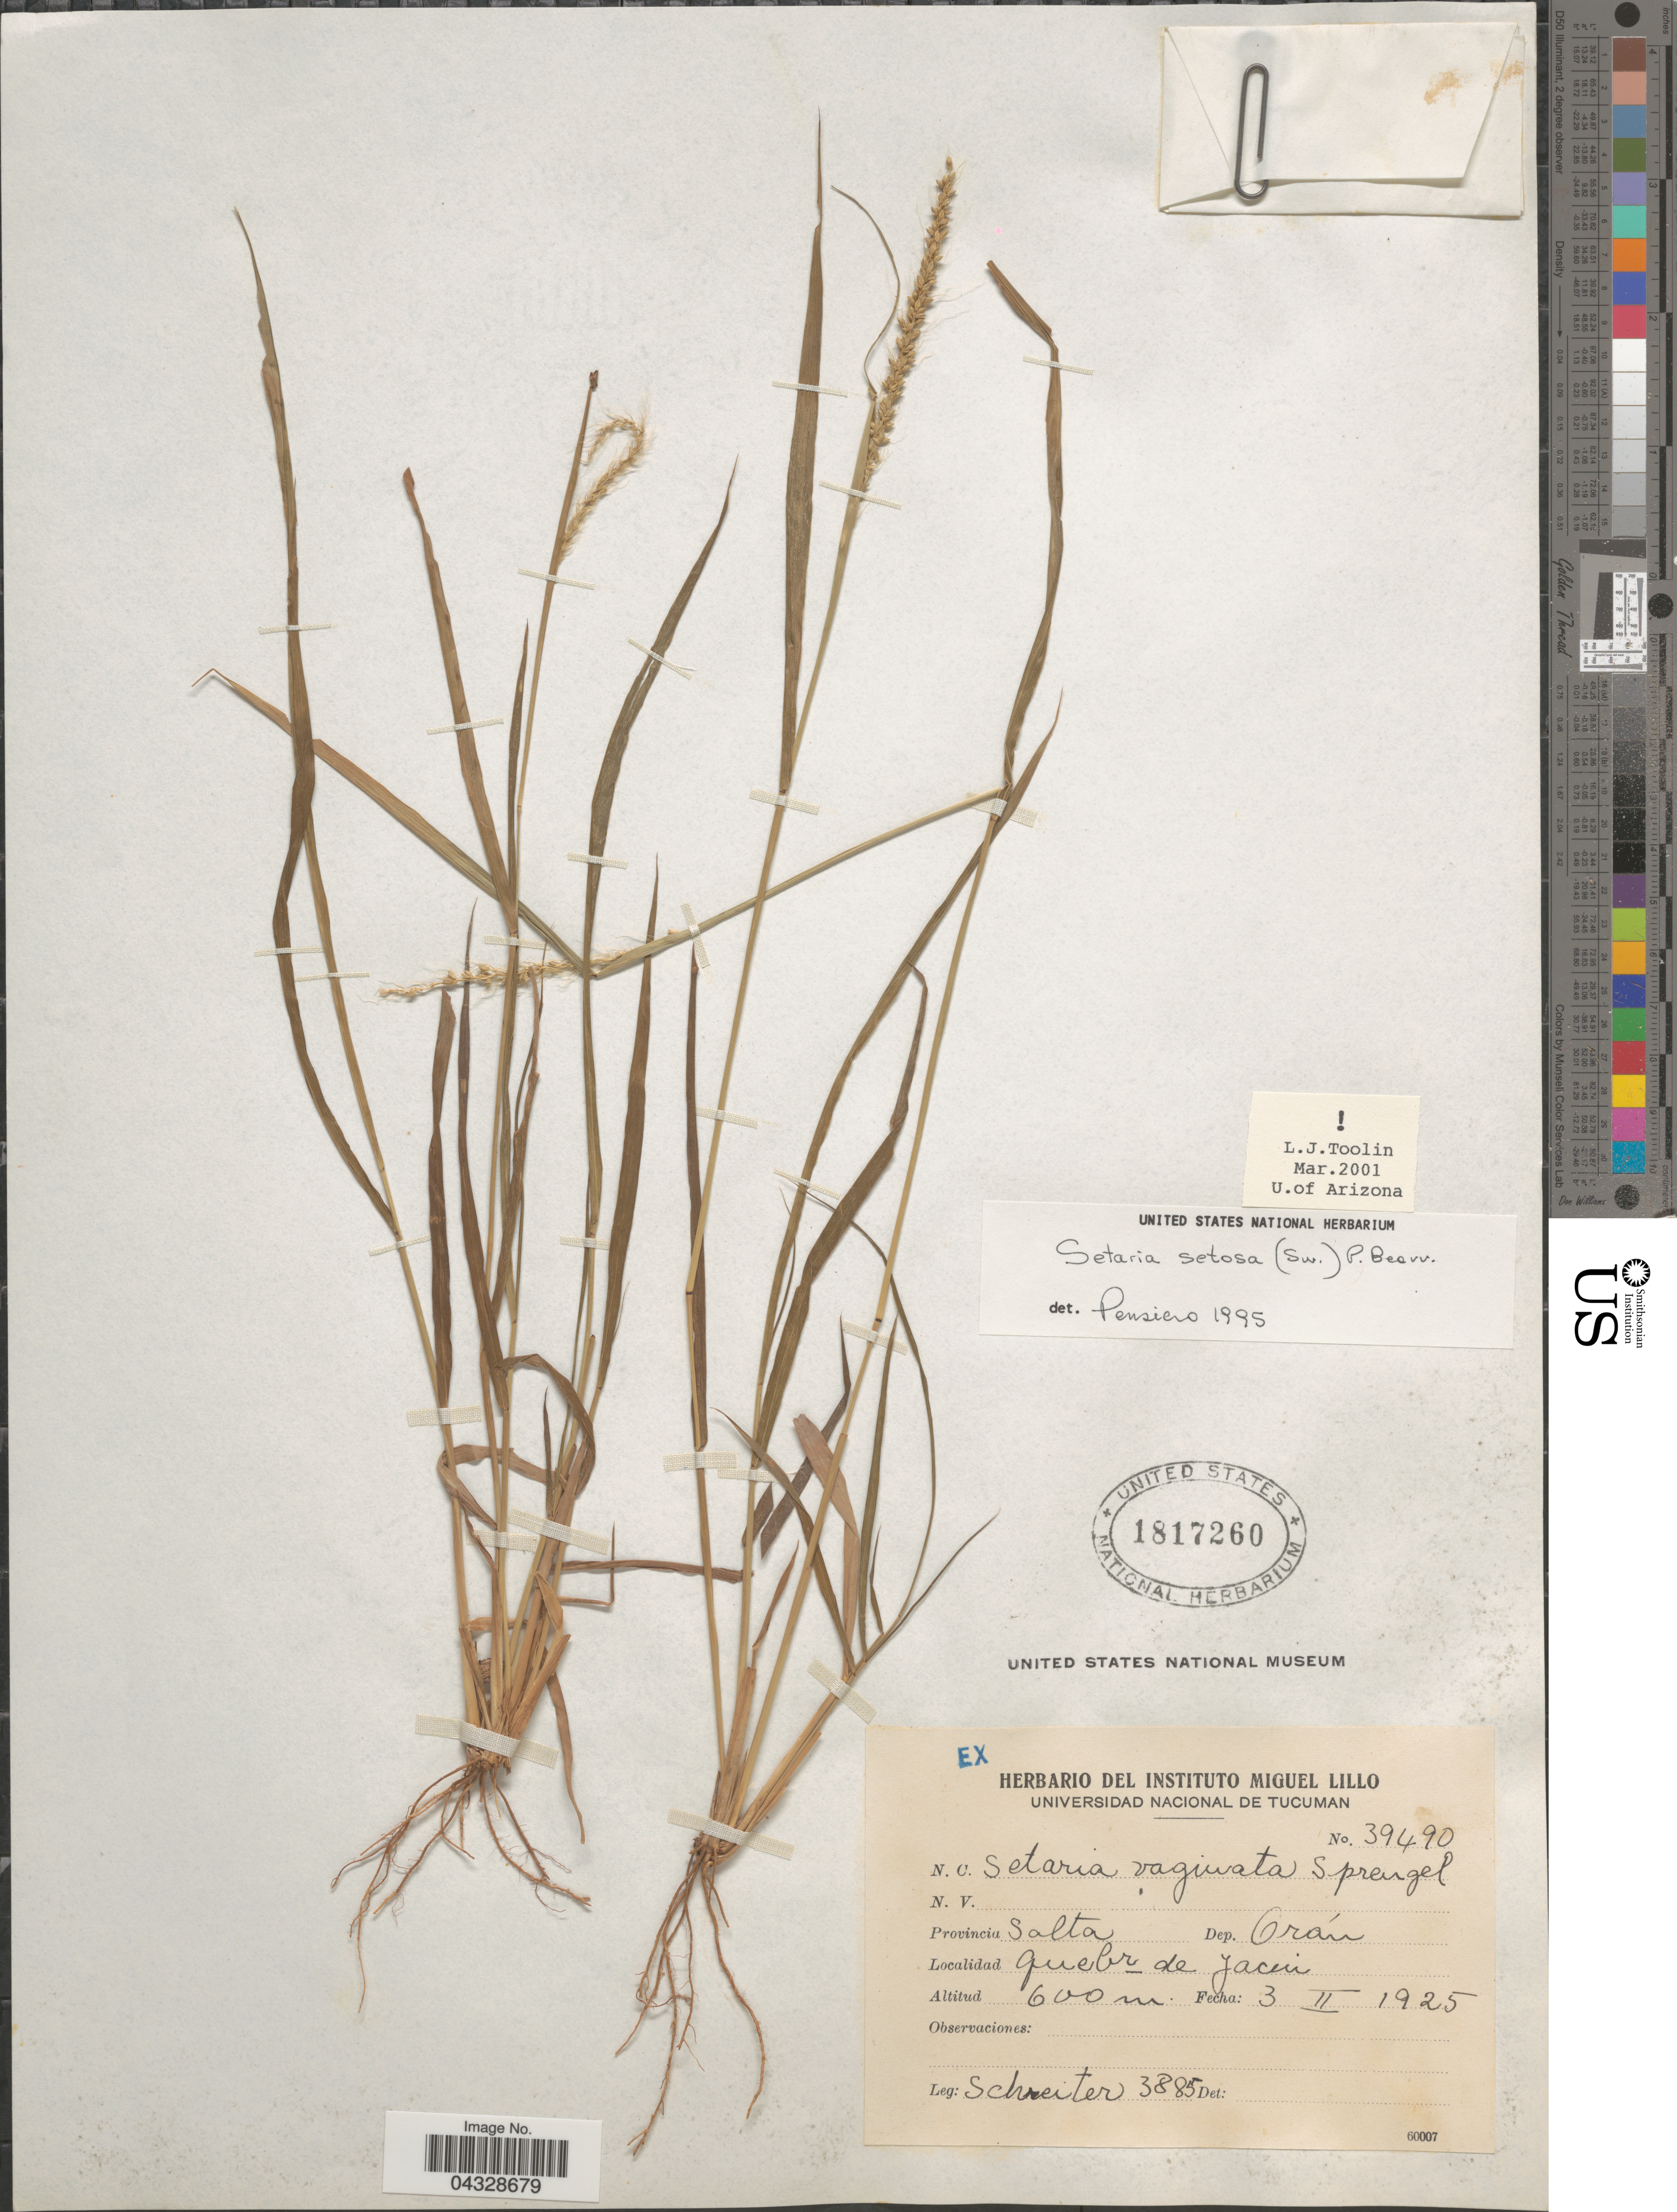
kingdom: Plantae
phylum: Tracheophyta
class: Liliopsida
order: Poales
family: Poaceae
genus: Setaria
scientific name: Setaria setosa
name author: (Sw.) P. Beauv.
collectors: -. Schreiter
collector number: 3885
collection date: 1925-02-03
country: Argentina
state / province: Salta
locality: Dep. Orán. Quebr. De Jacin.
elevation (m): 600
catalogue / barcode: US 1817260